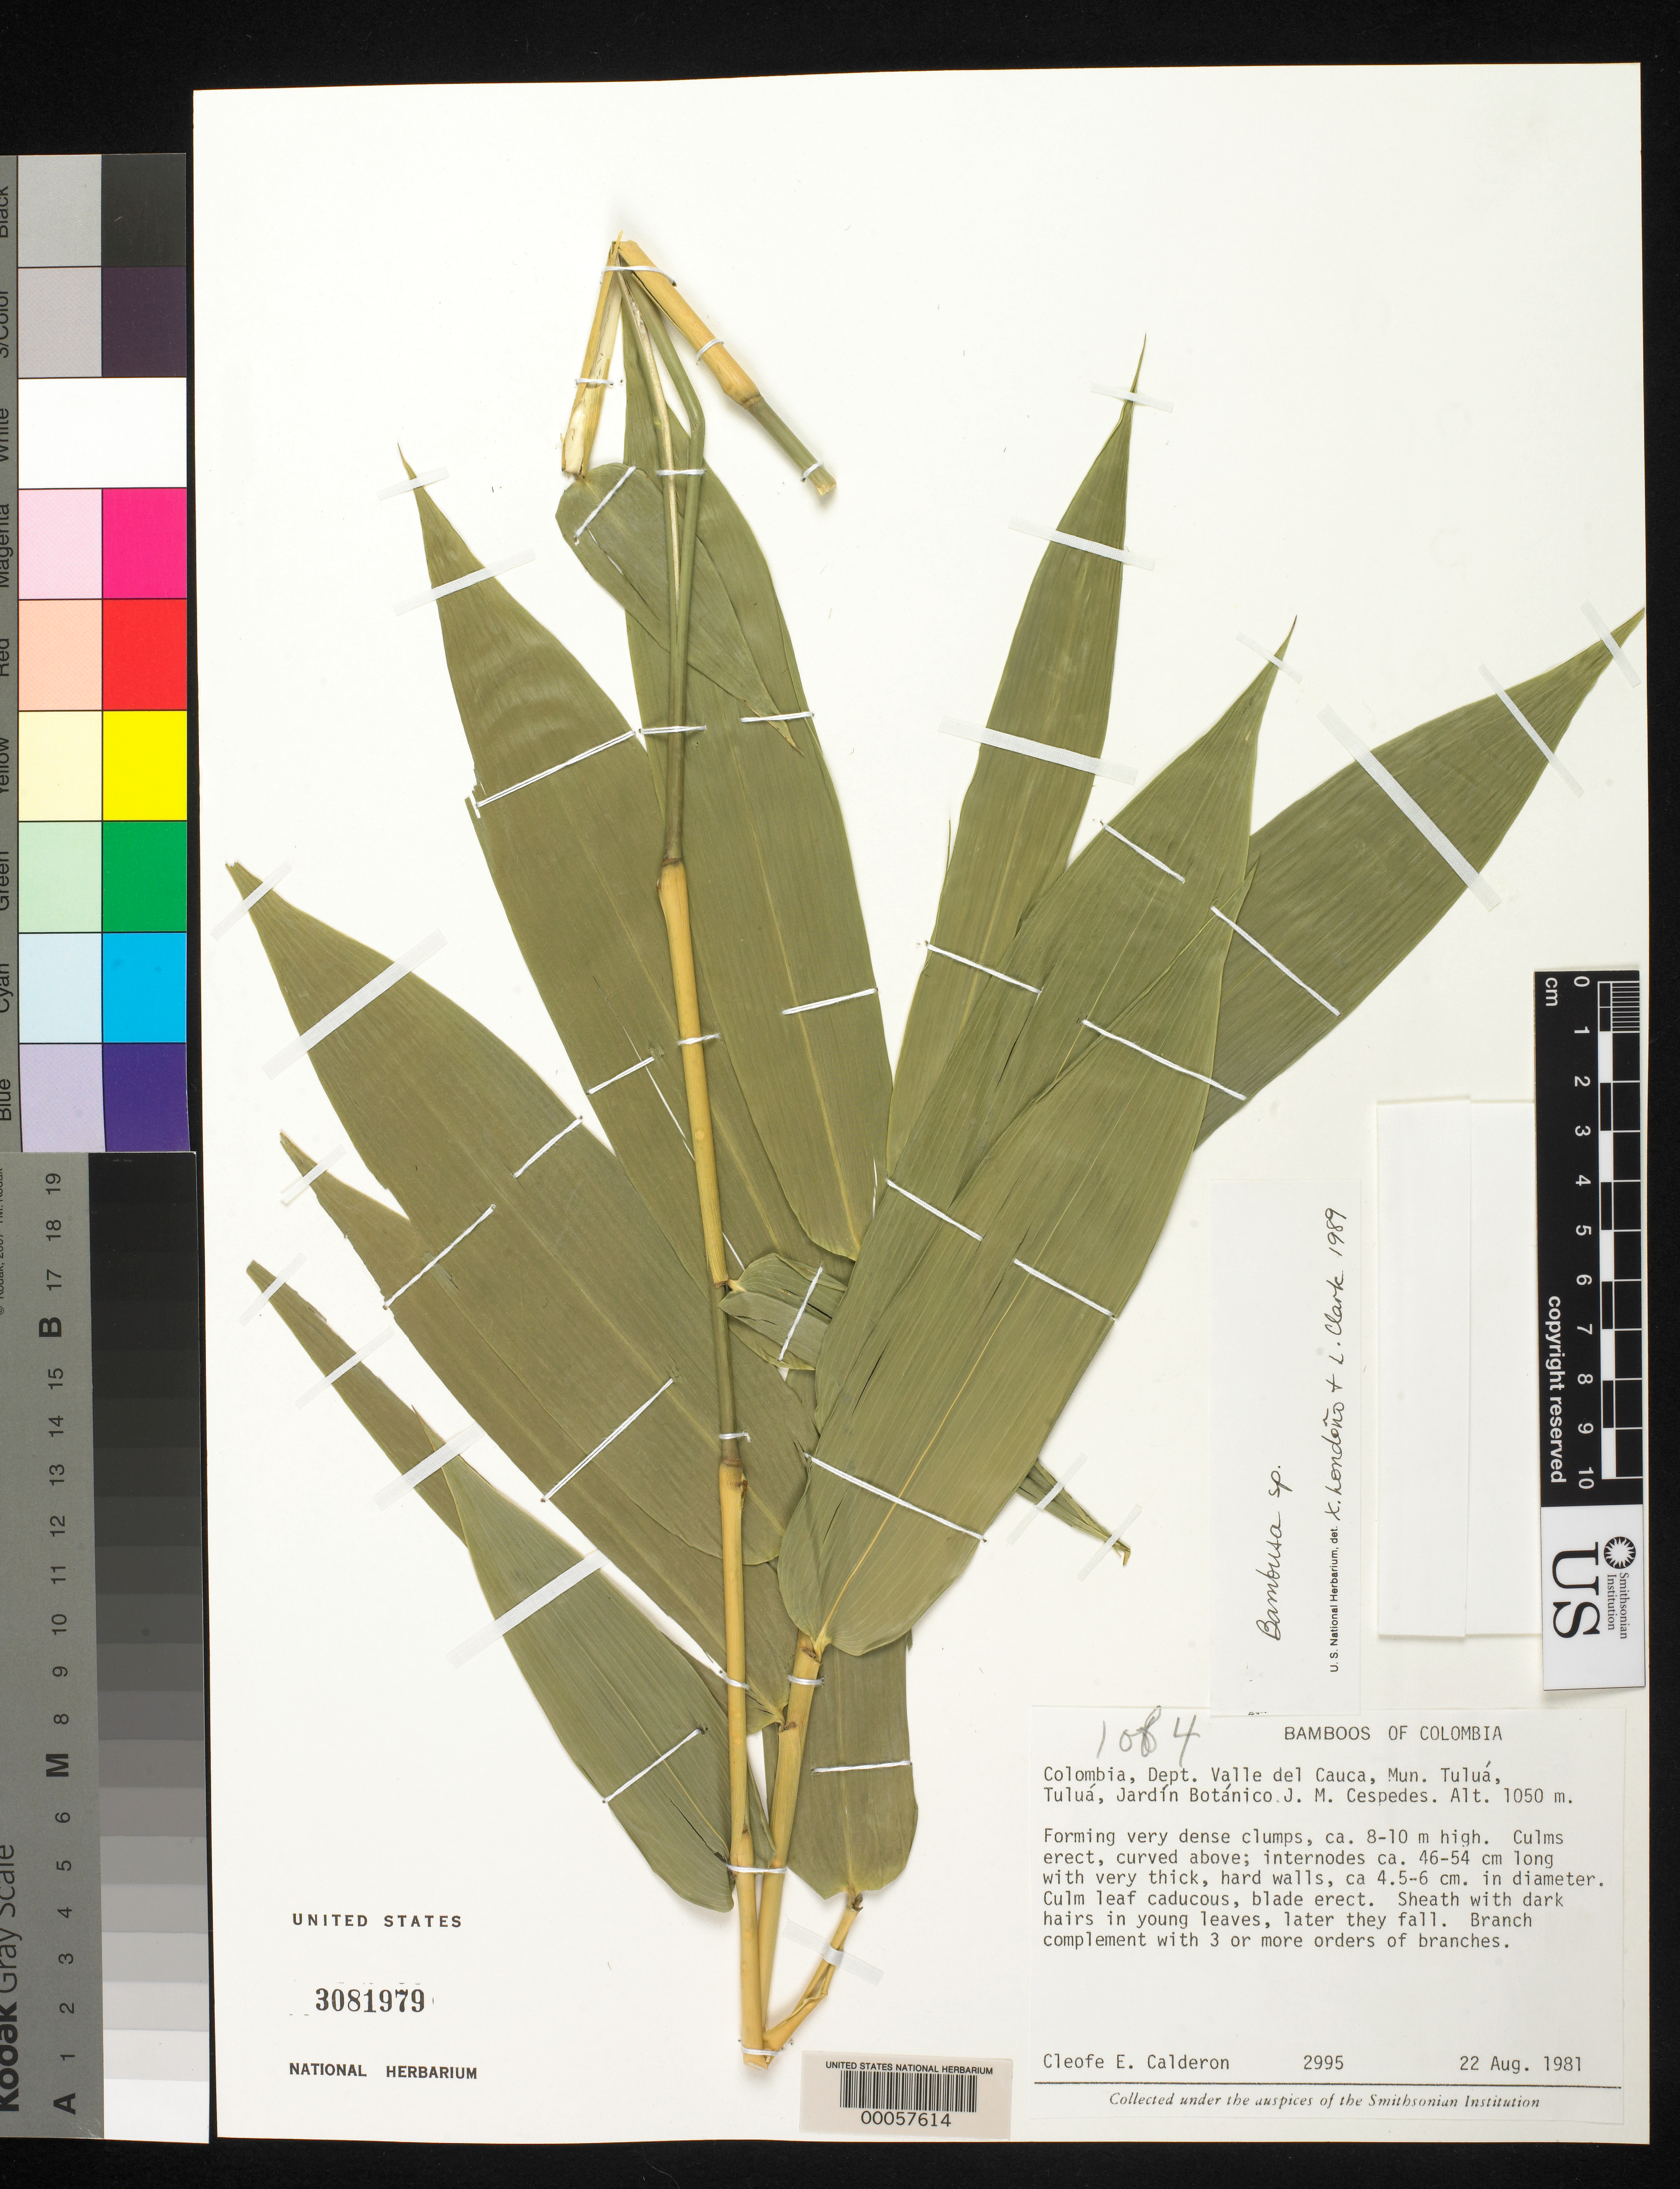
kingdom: Plantae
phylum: Tracheophyta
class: Liliopsida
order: Poales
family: Poaceae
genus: Bambusa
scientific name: Bambusa sp.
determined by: Londoño, X.; Clark, L. G.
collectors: C. E. Calderón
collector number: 2995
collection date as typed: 22 Aug 1981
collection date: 1981-08-22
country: Colombia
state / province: Valle del Cauca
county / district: Tuluá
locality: Jardin Botanico J.M. Cespedes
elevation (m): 1050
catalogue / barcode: US 3081979